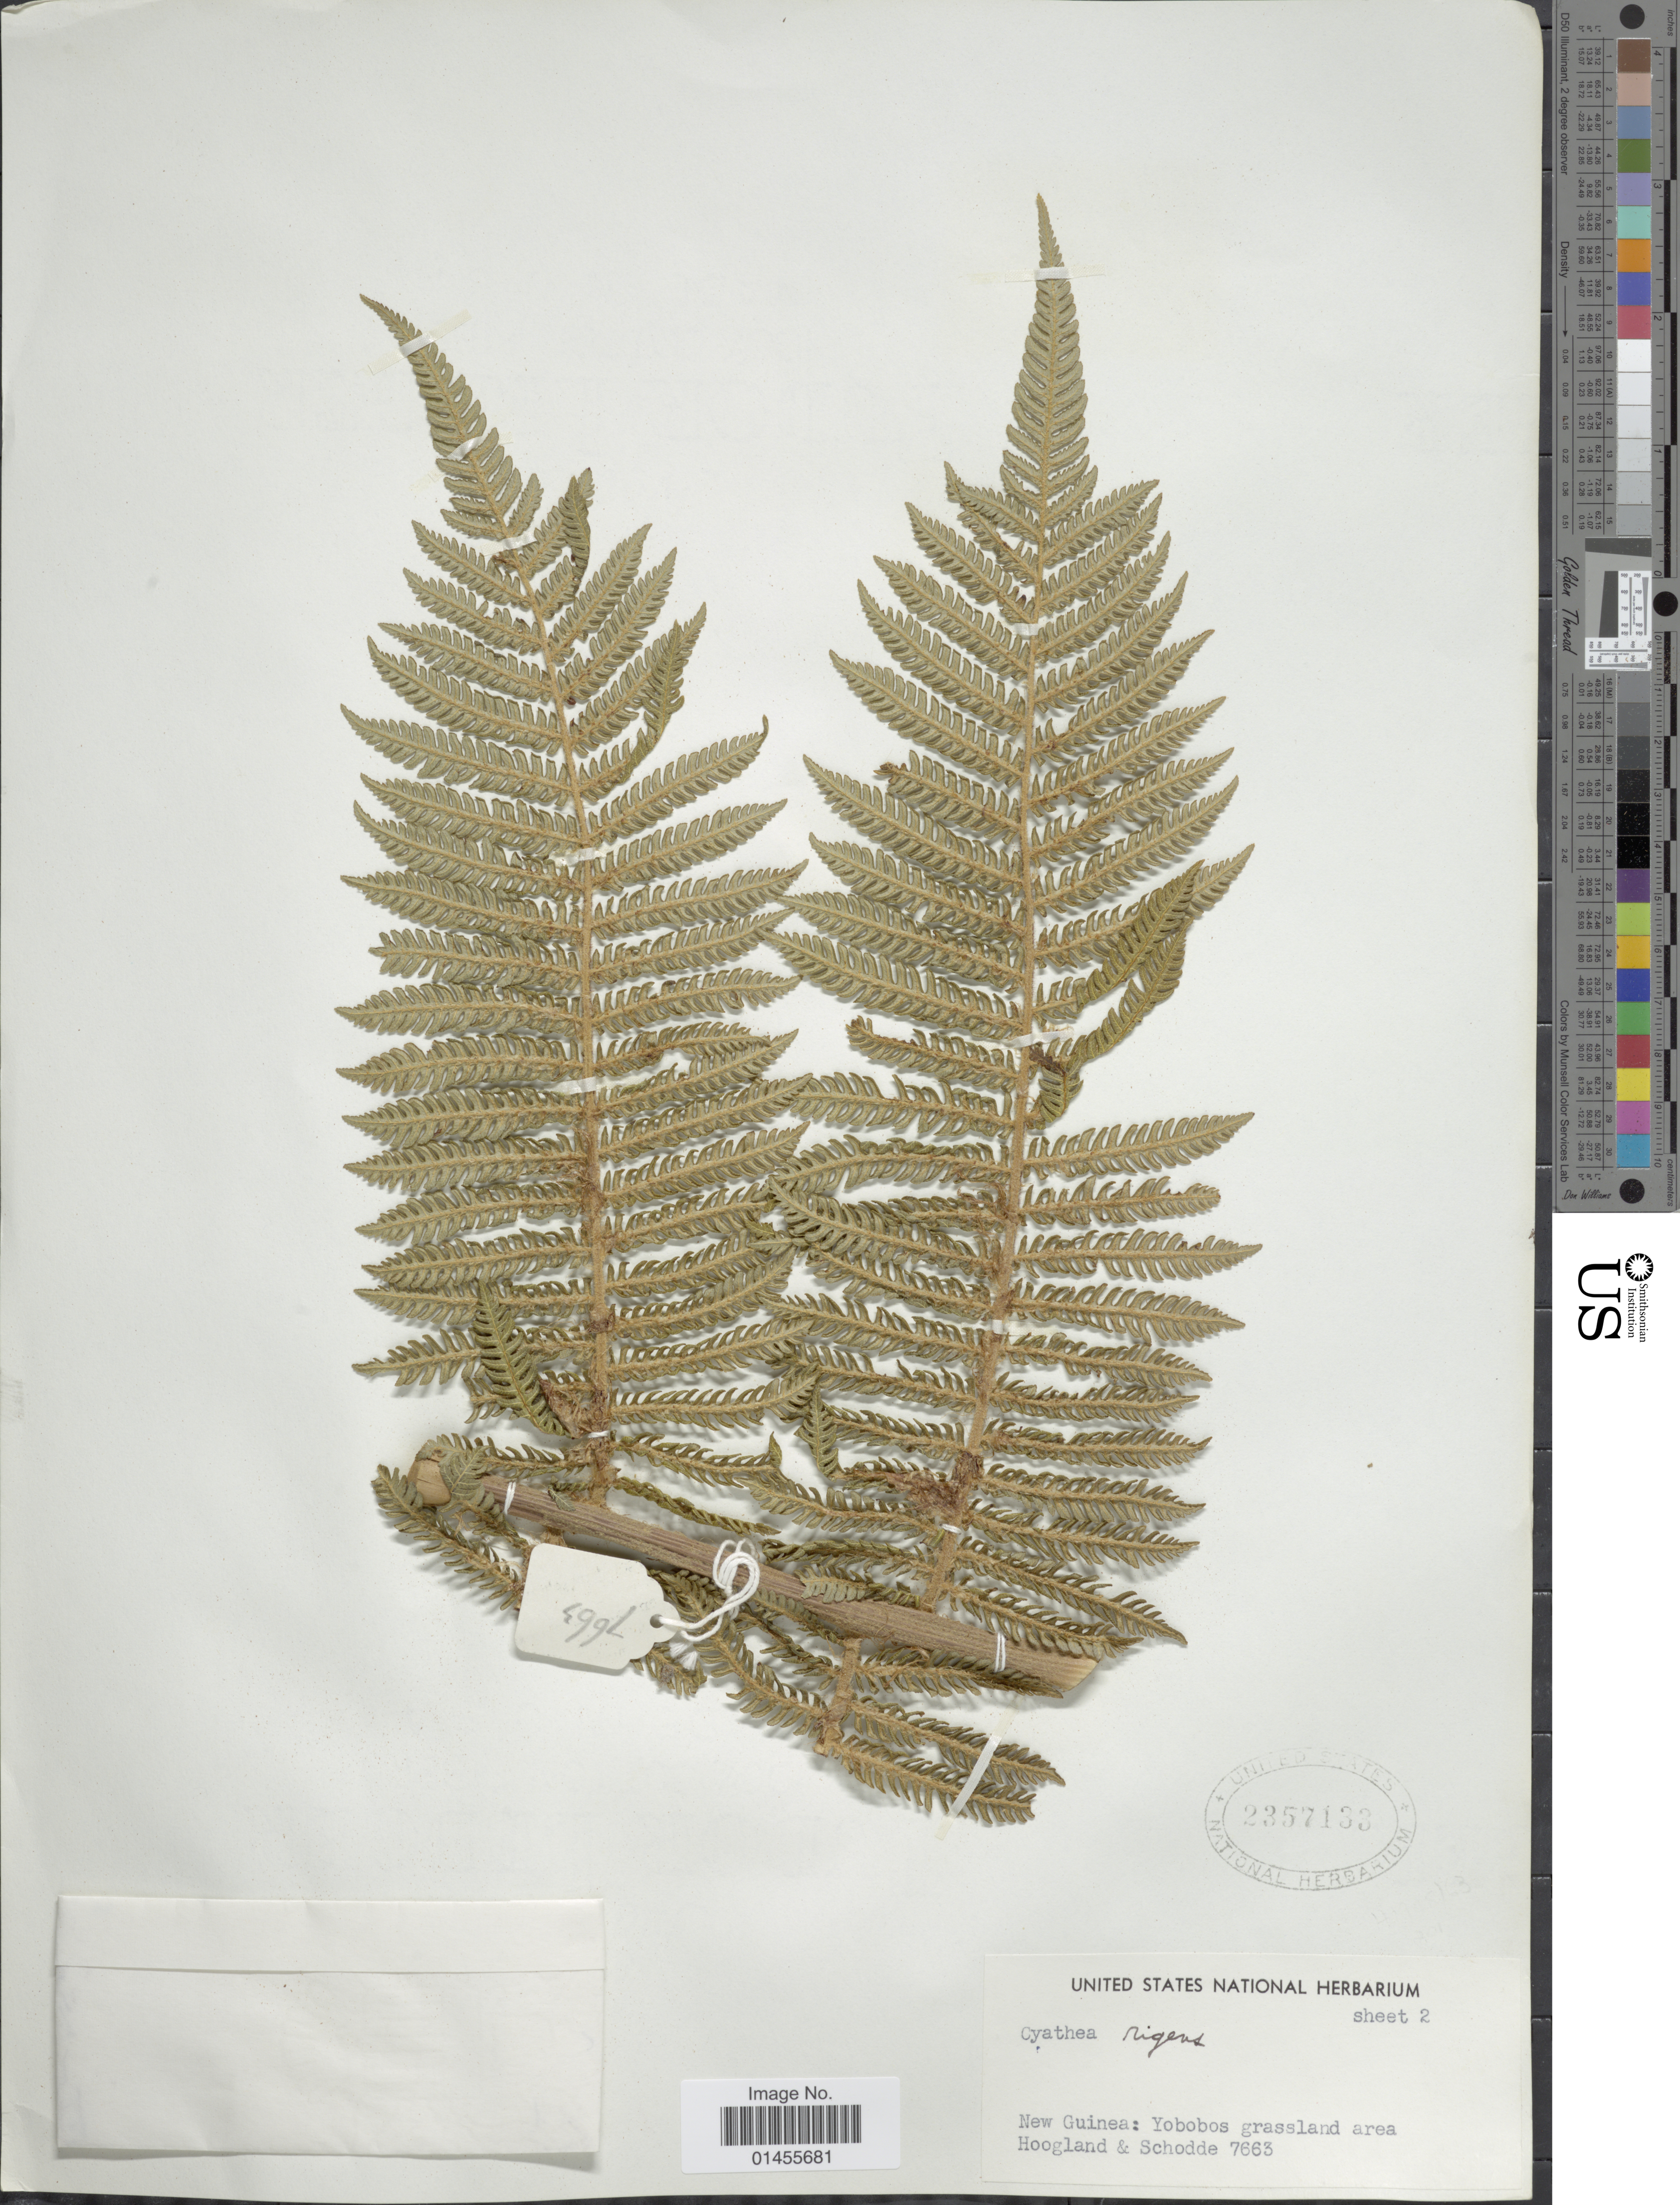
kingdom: Plantae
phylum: Tracheophyta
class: Polypodiopsida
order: Cyatheales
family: Cyatheaceae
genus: Alsophila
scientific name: Alsophila rigens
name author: (Rosenst.) R.M. Tryon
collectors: R. D. Hoogland & R. Schodde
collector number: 7663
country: Papua New Guinea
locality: New Guinea: Yobobos grassland area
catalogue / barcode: US 2357133